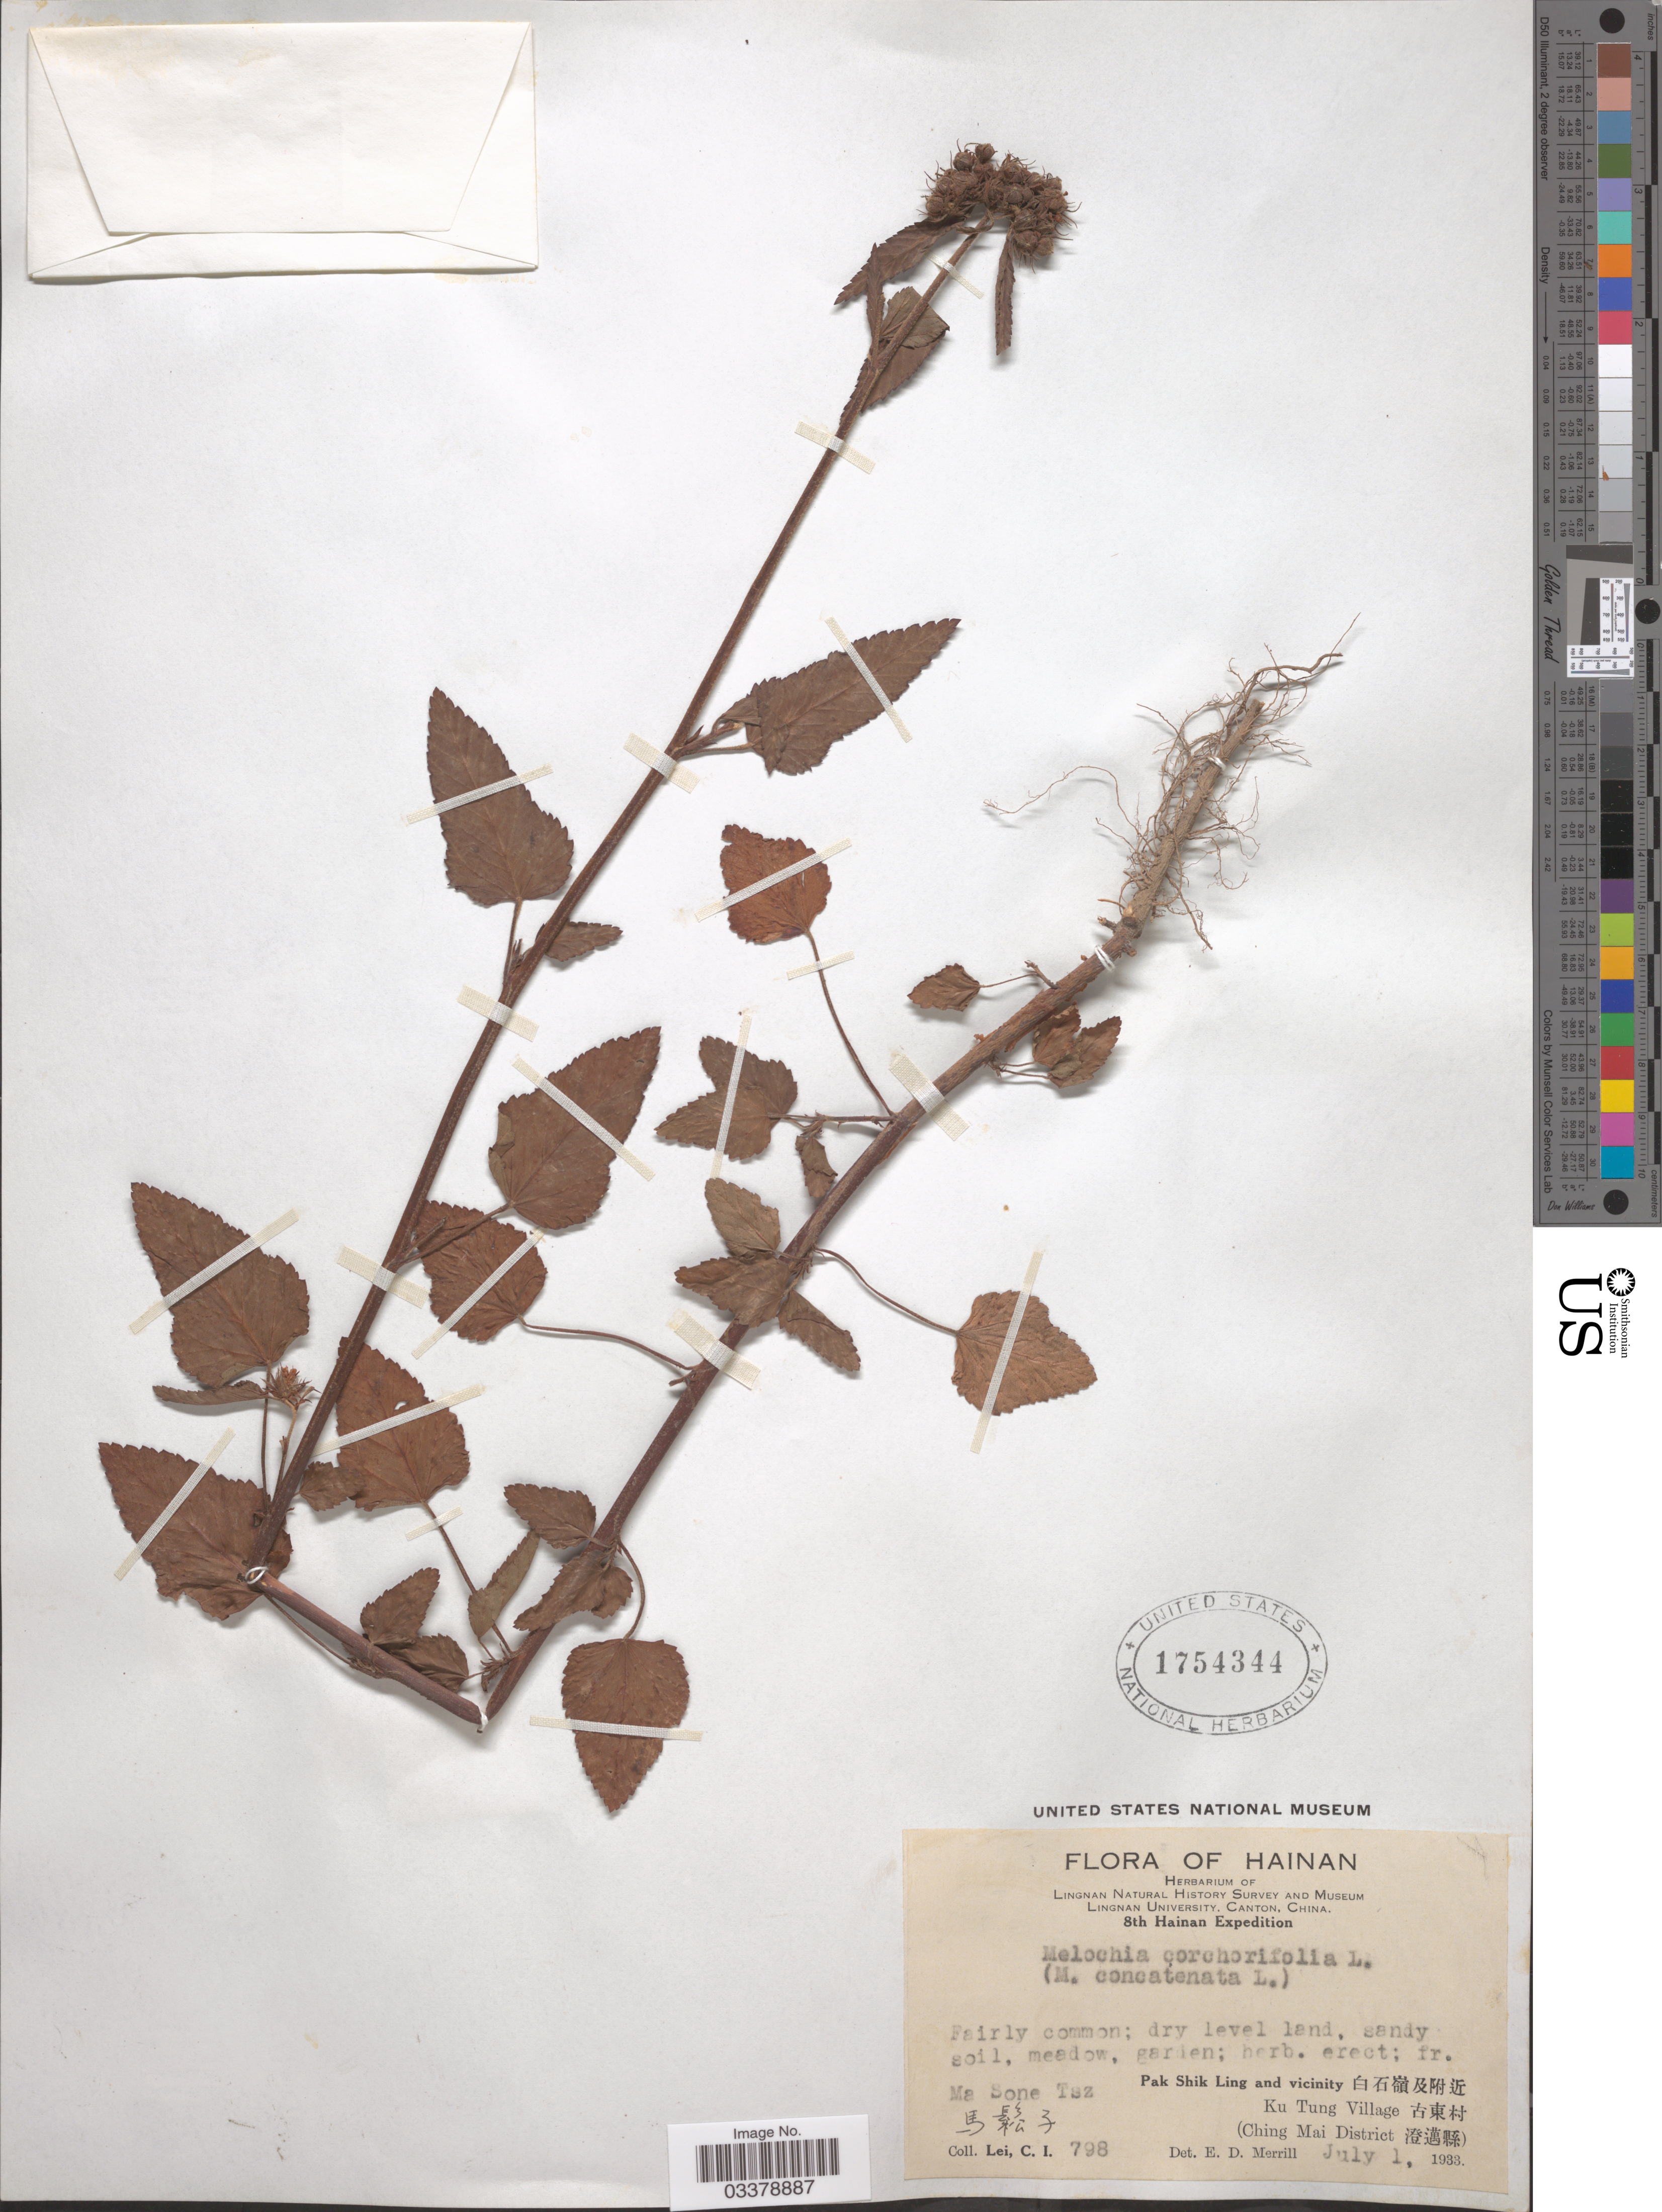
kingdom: Plantae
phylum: Tracheophyta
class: Magnoliopsida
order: Malvales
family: Malvaceae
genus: Melochia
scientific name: Melochia corchorifolia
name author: L.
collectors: C. I. Lei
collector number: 798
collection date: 1933-07-01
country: China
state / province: Hainan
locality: Ma Sone Tsz, Pak Shik Ling and vicinity X, Ku Tung Village X, (Ching Mai District X).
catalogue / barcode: US 1754344